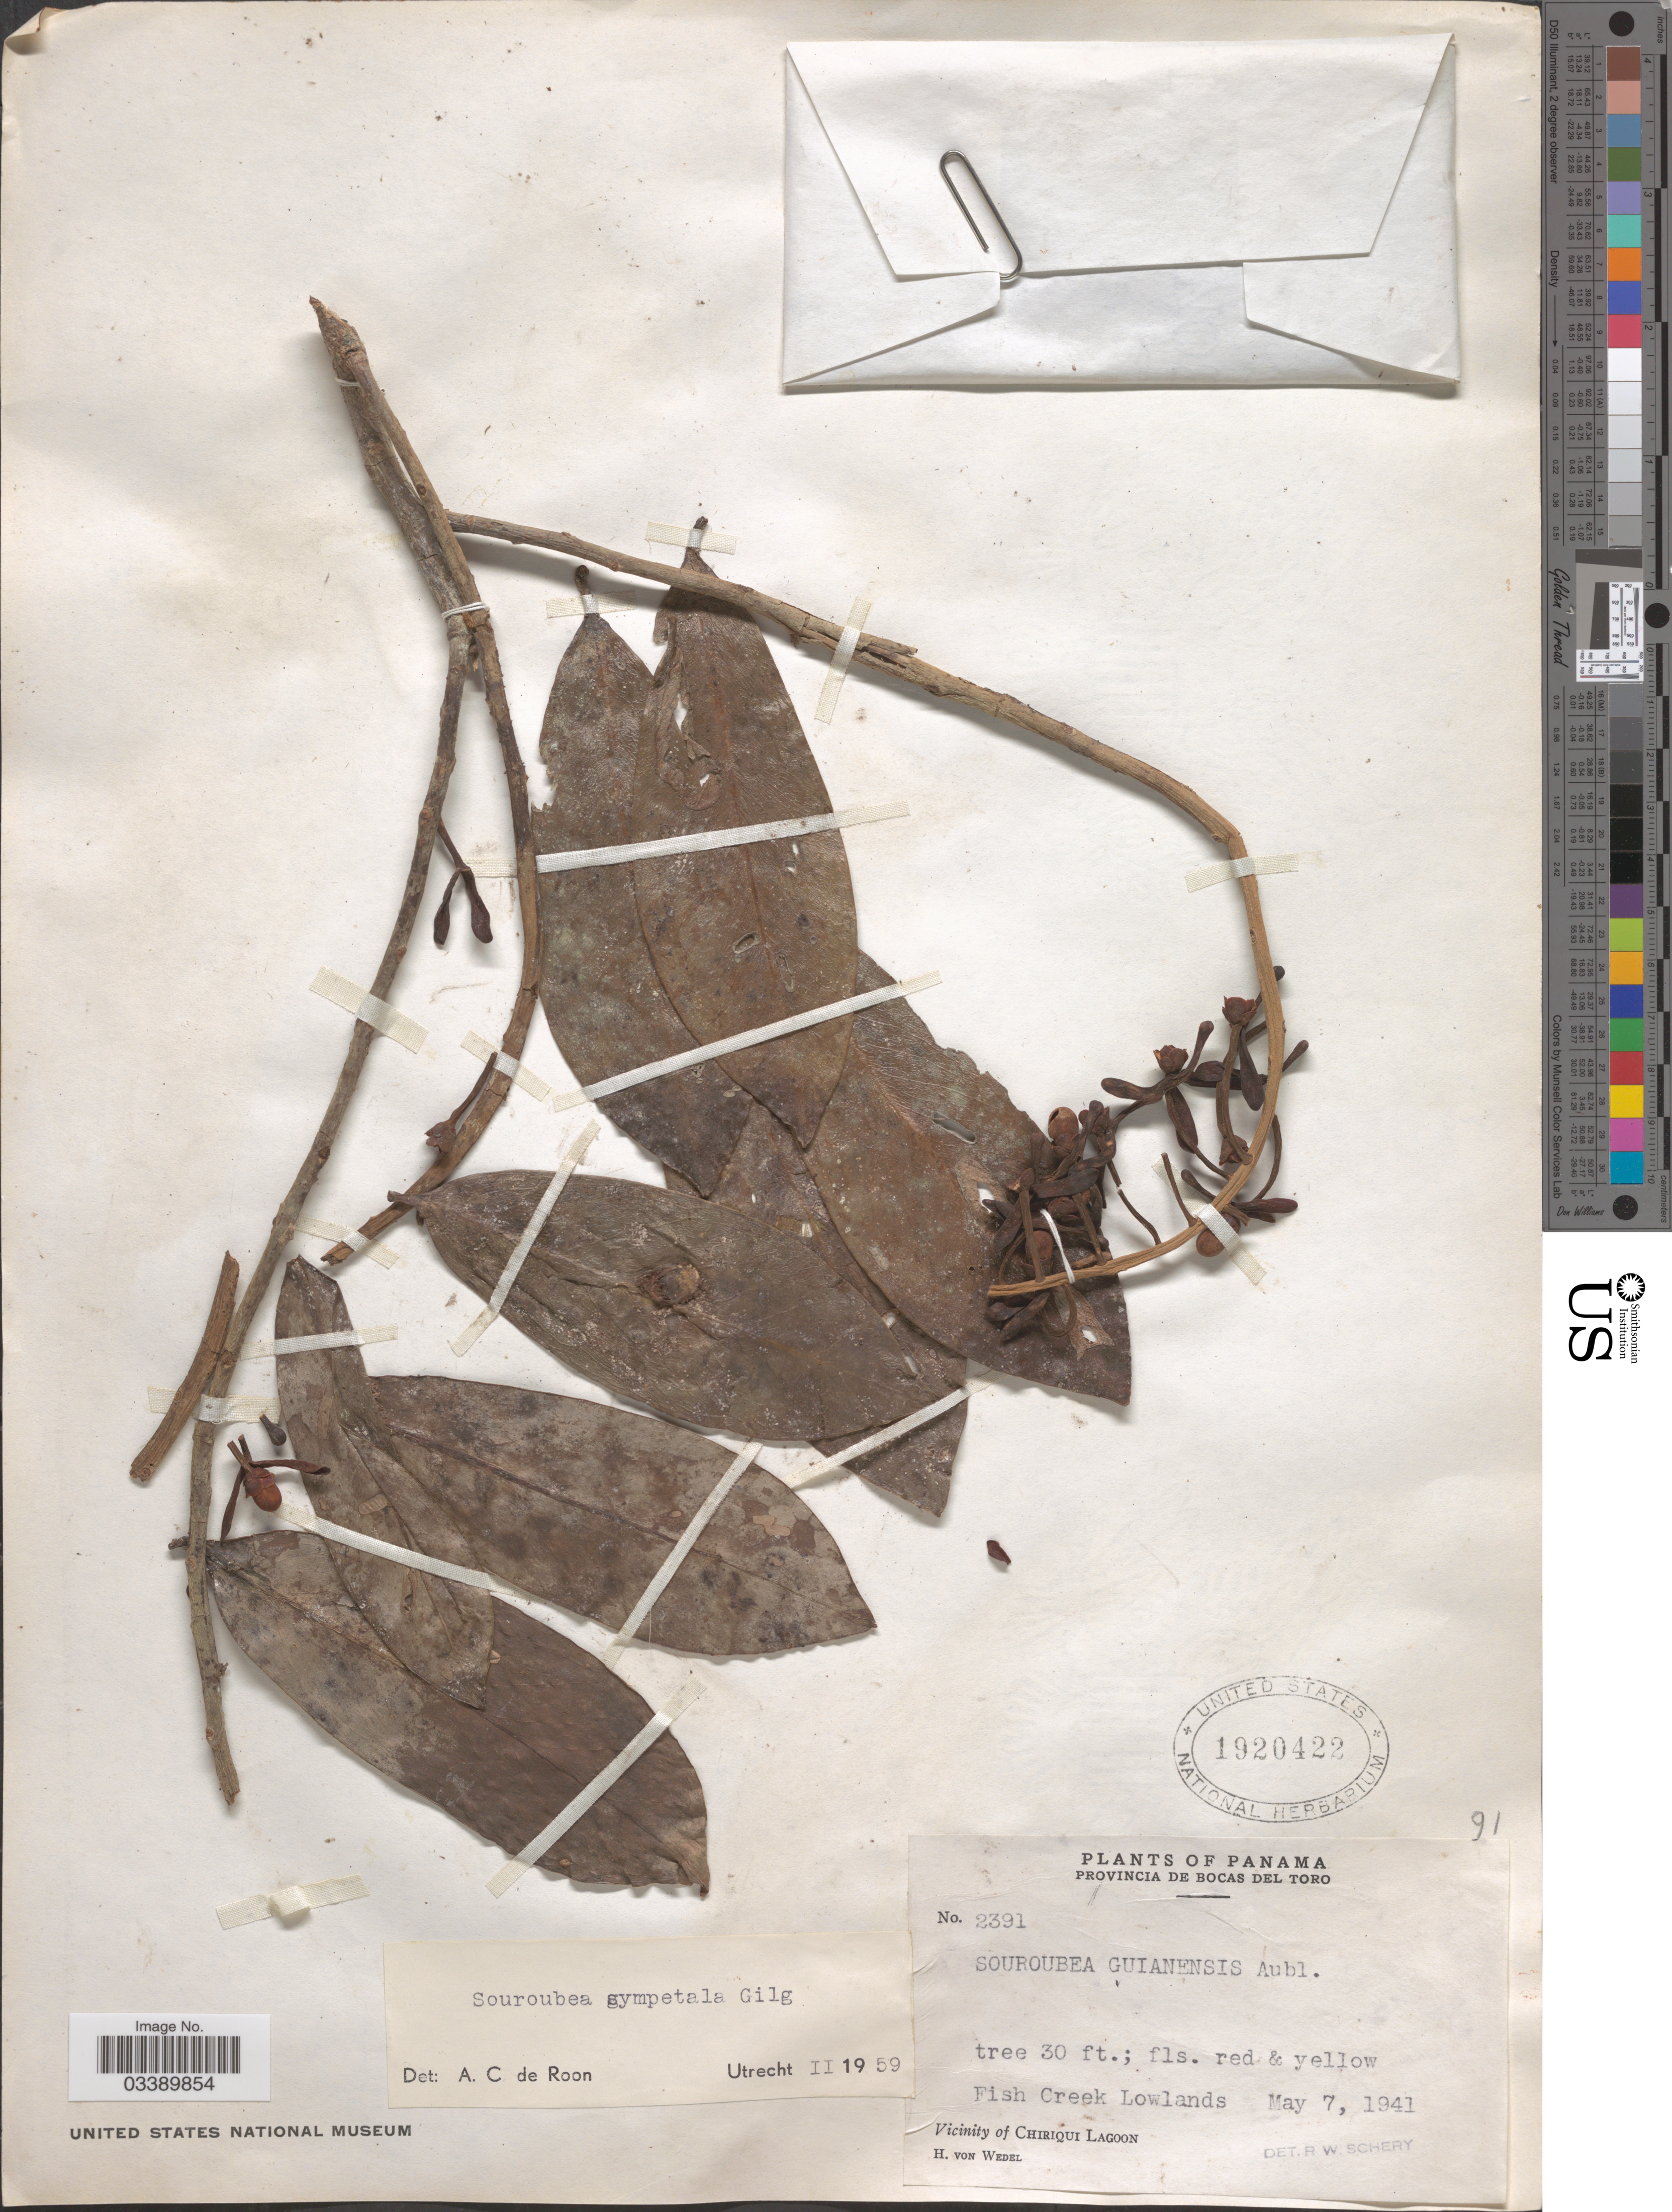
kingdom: Plantae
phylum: Tracheophyta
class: Magnoliopsida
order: Ericales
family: Marcgraviaceae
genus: Souroubea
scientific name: Souroubea sympetala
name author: Gilg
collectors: H. von Wedel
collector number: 2391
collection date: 1941-05-07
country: Panama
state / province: Bocas del Toro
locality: Fish Creek Lowlands. Vicinity of Chiriqui Lagoon.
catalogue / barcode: US 1920422